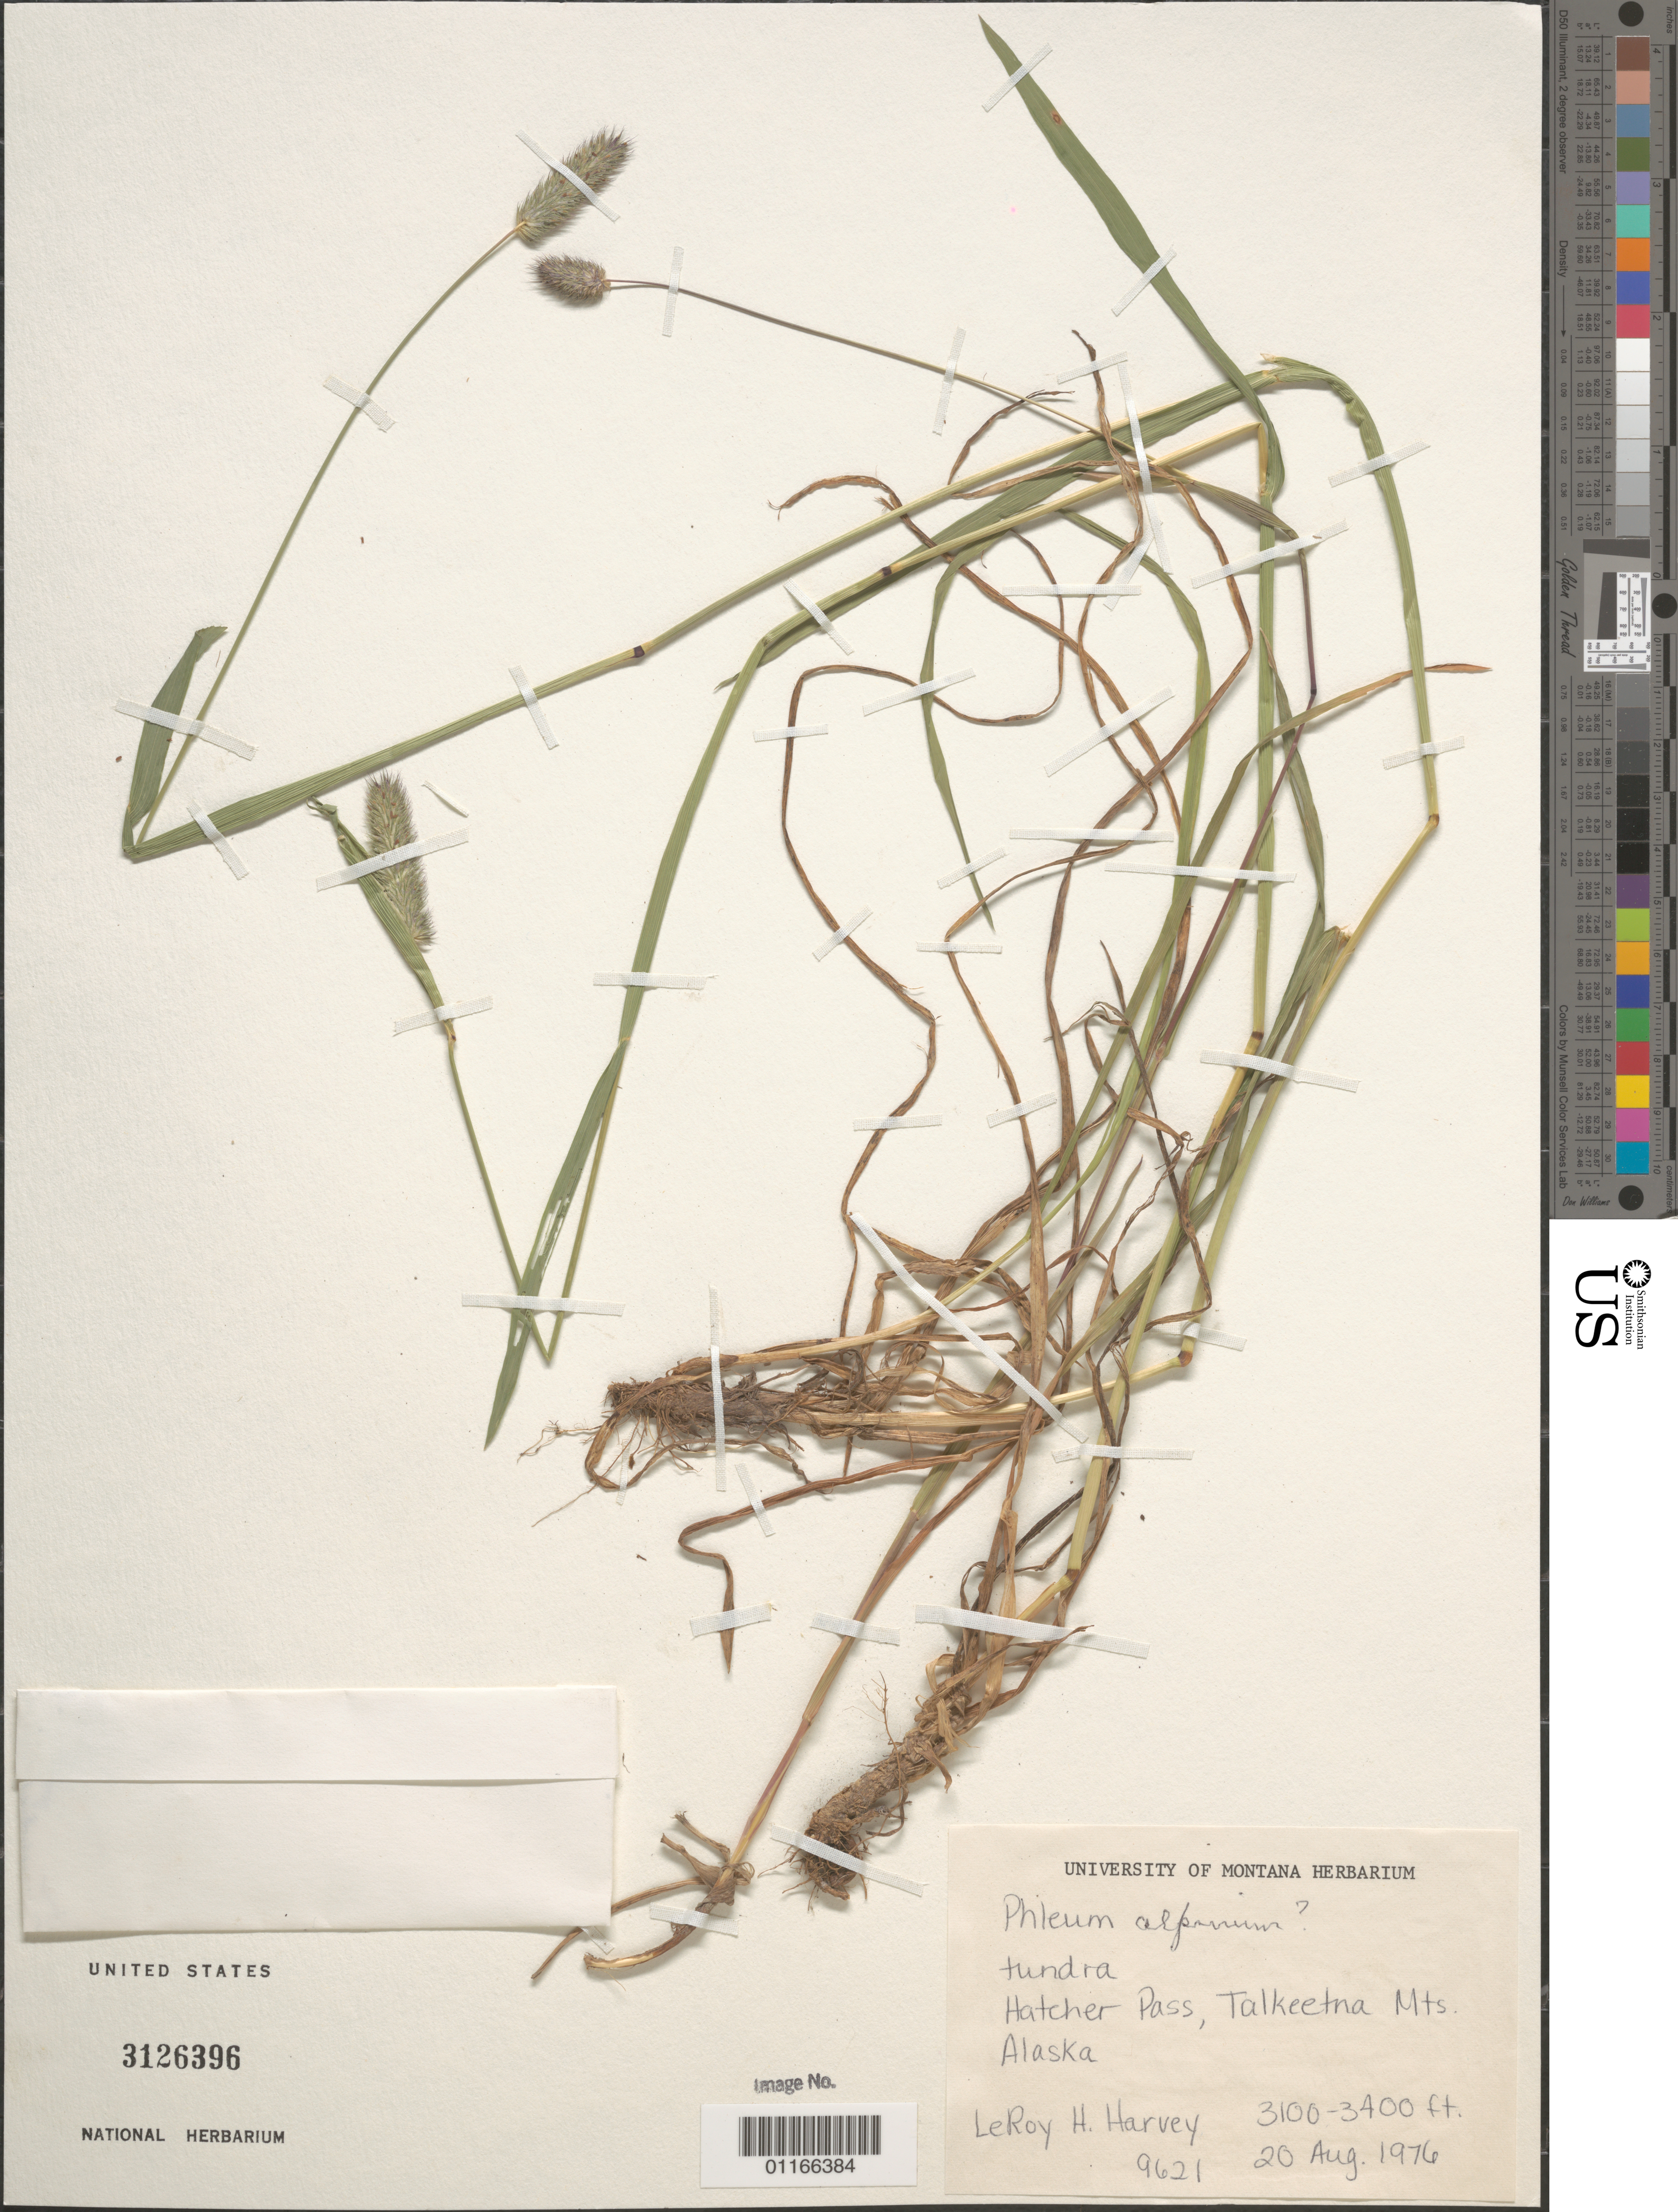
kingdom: Plantae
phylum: Tracheophyta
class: Liliopsida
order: Poales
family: Poaceae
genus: Phleum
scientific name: Phleum alpinum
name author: L.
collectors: L. H. Harvey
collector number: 9621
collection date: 1976-08-20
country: United States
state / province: Alaska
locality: Hatcher Pass, Talkeetna Mts.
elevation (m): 945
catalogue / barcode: US 3126396